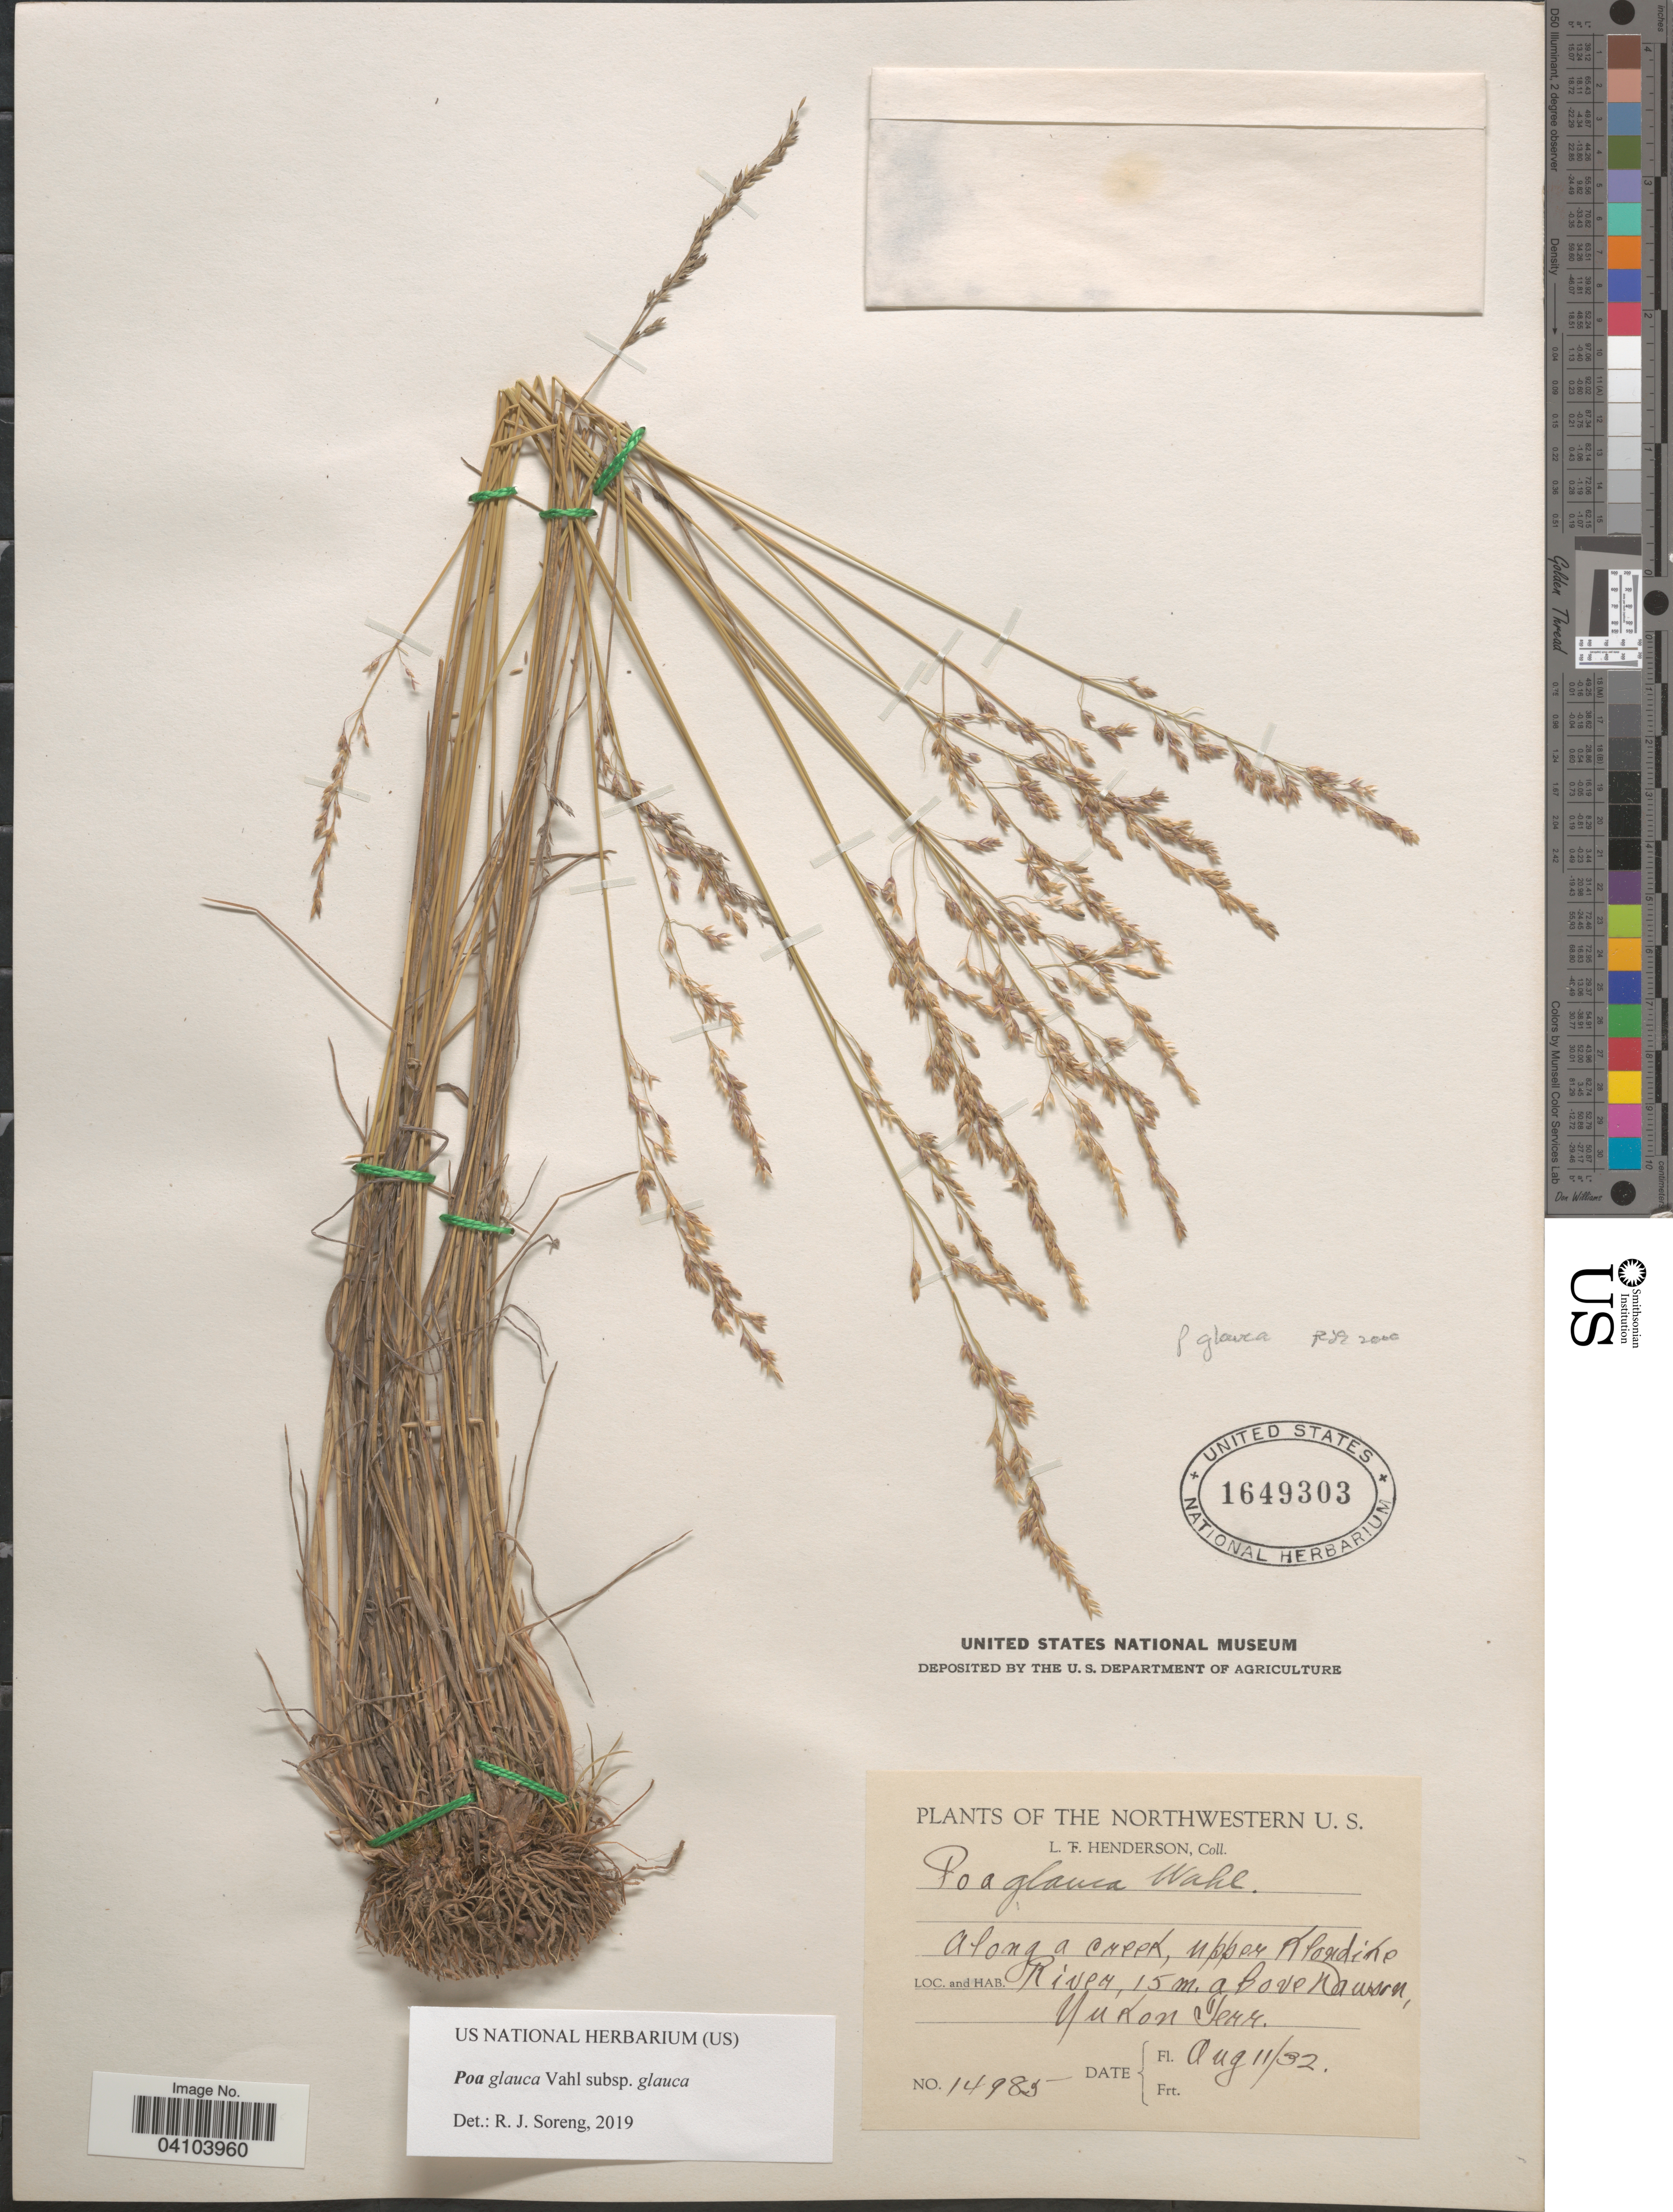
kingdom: Plantae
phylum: Tracheophyta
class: Liliopsida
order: Poales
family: Poaceae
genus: Poa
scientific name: Poa glauca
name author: Vahl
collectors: L. Henderson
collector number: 14985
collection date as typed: Transcribed d/m/y: 11/8/32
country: Canada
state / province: Yukon Territory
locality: Along a creek, upper Klondike River, 15 m. above Dawson.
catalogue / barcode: US 1649303